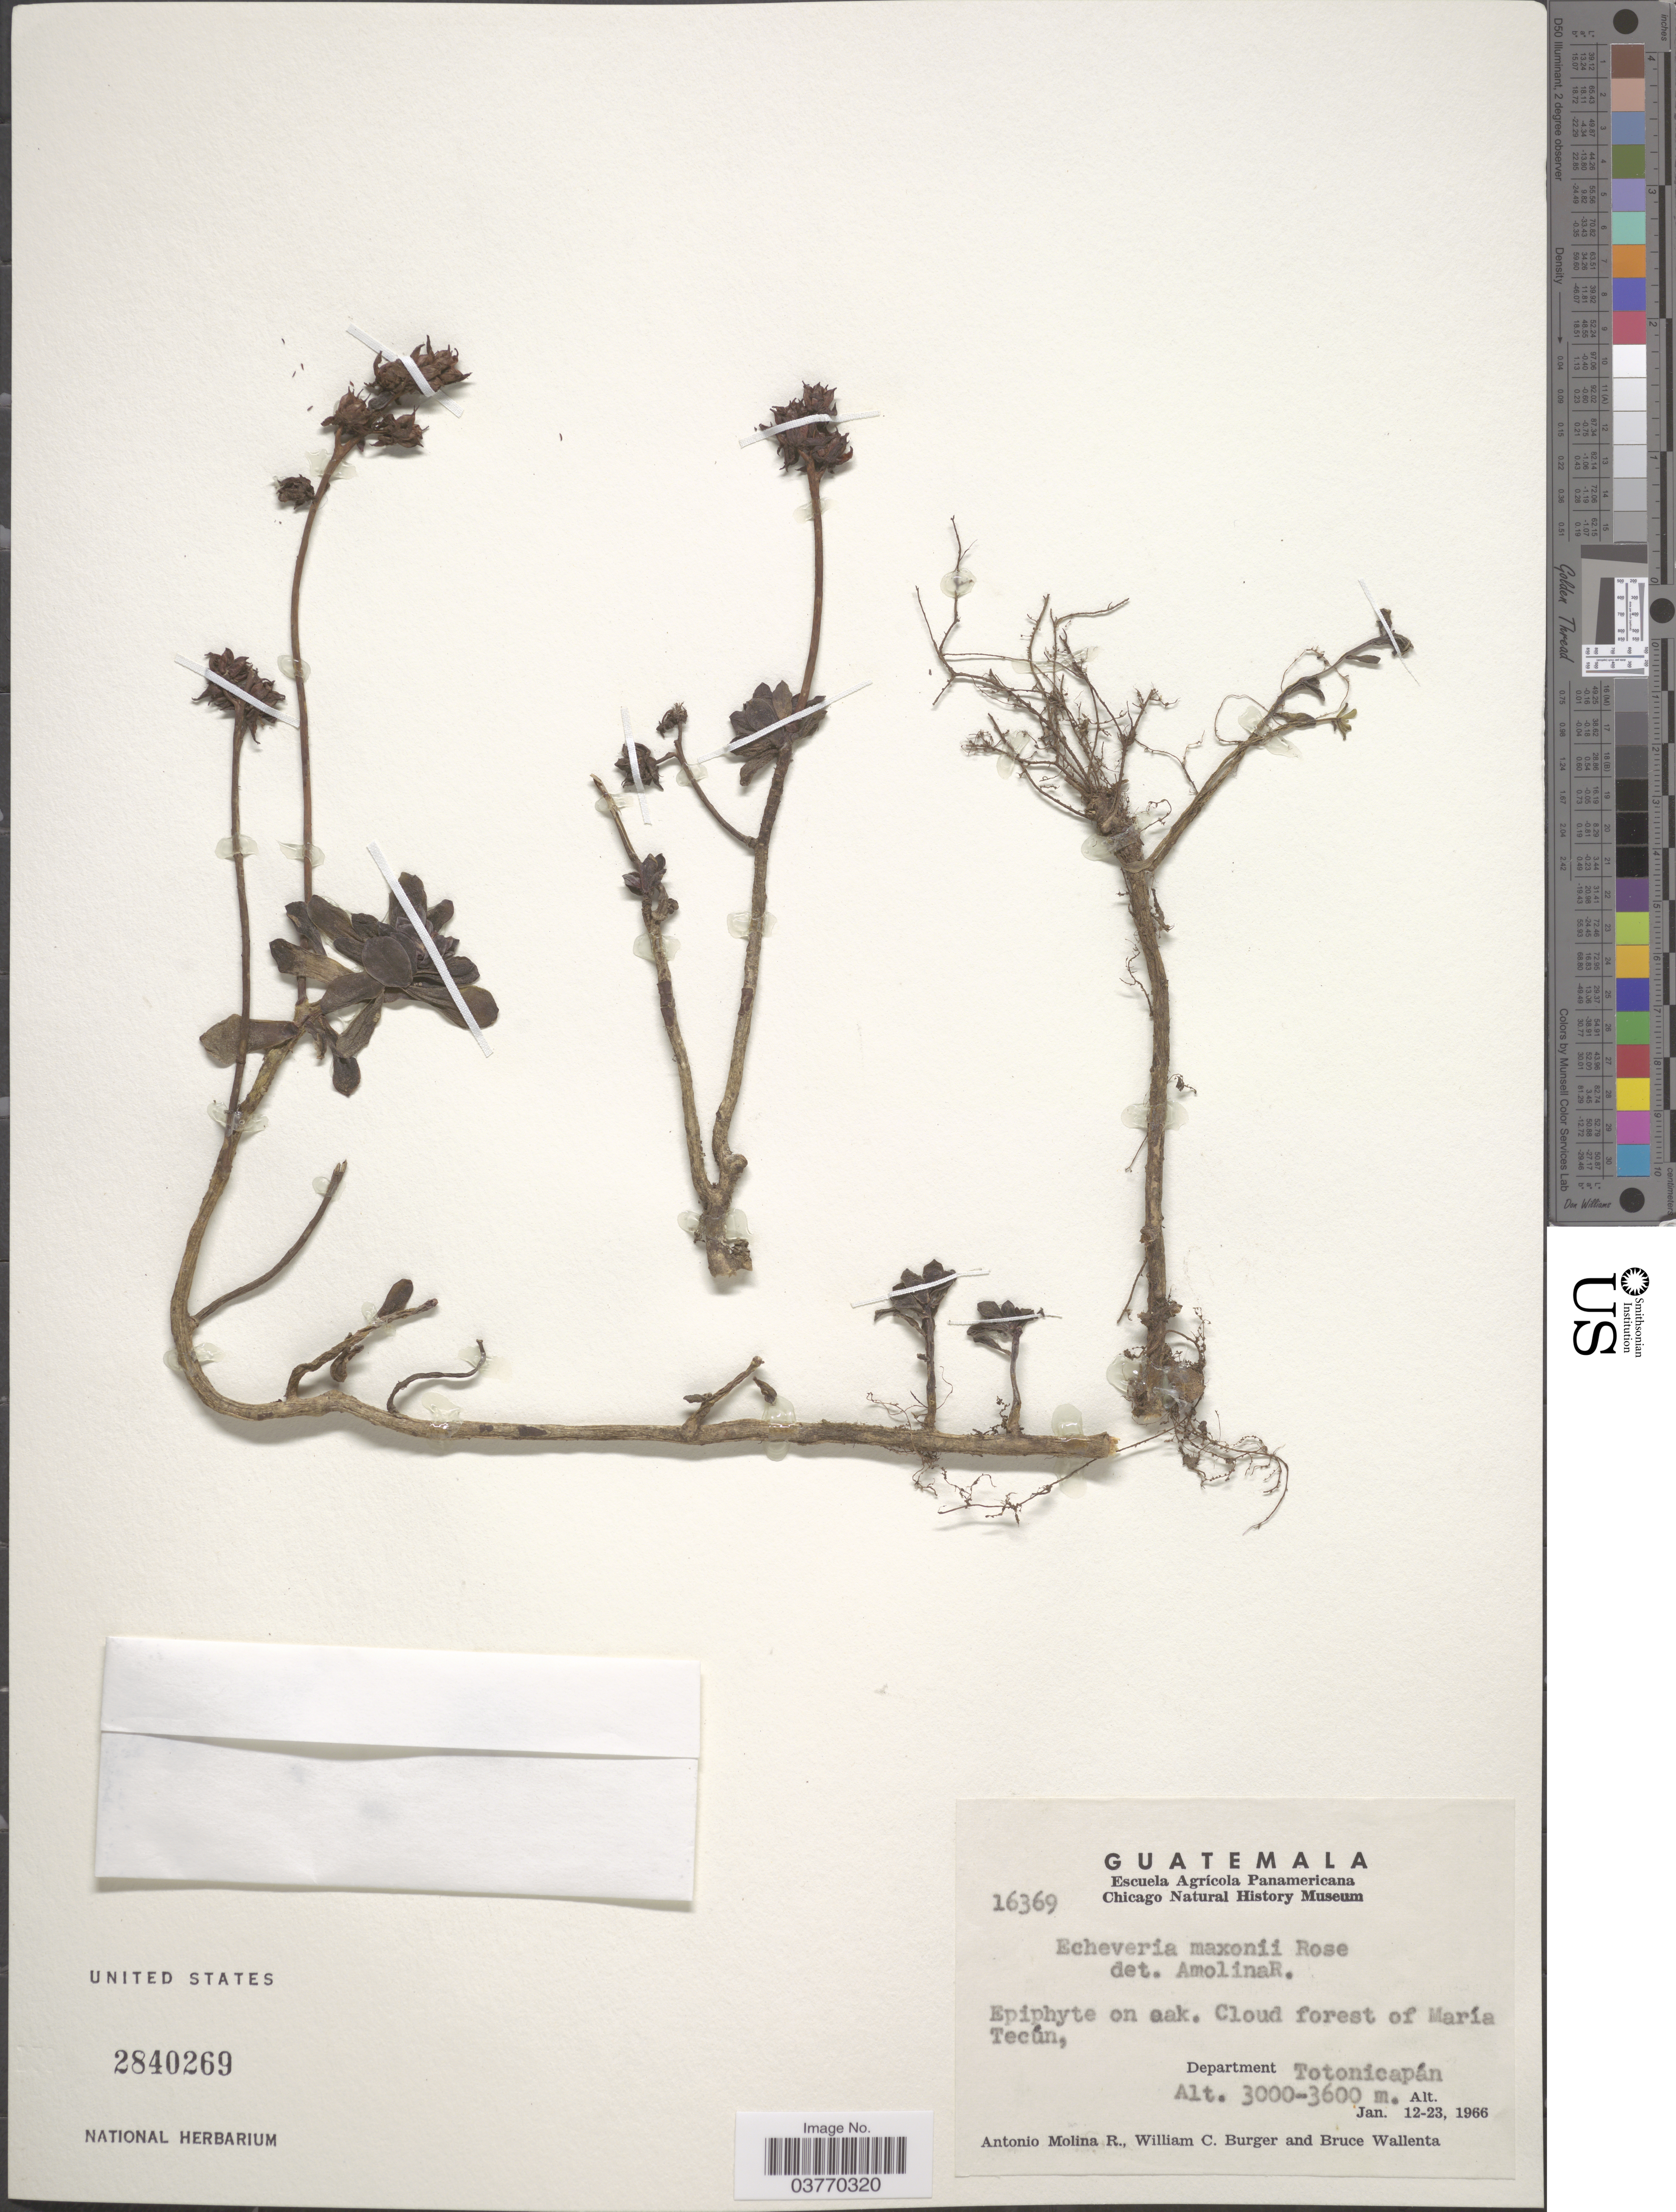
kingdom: Plantae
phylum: Tracheophyta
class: Magnoliopsida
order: Saxifragales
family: Crassulaceae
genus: Echeveria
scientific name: Echeveria maxonii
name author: Rose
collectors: A. Molina R., W. Burger & B. Wallenta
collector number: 16369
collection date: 1966-01-12/1966-01-23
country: Guatemala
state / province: Totonicapan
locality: Department Totonicapán. Cloud forest of María Tecún.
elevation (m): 3000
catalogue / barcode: US 2840269